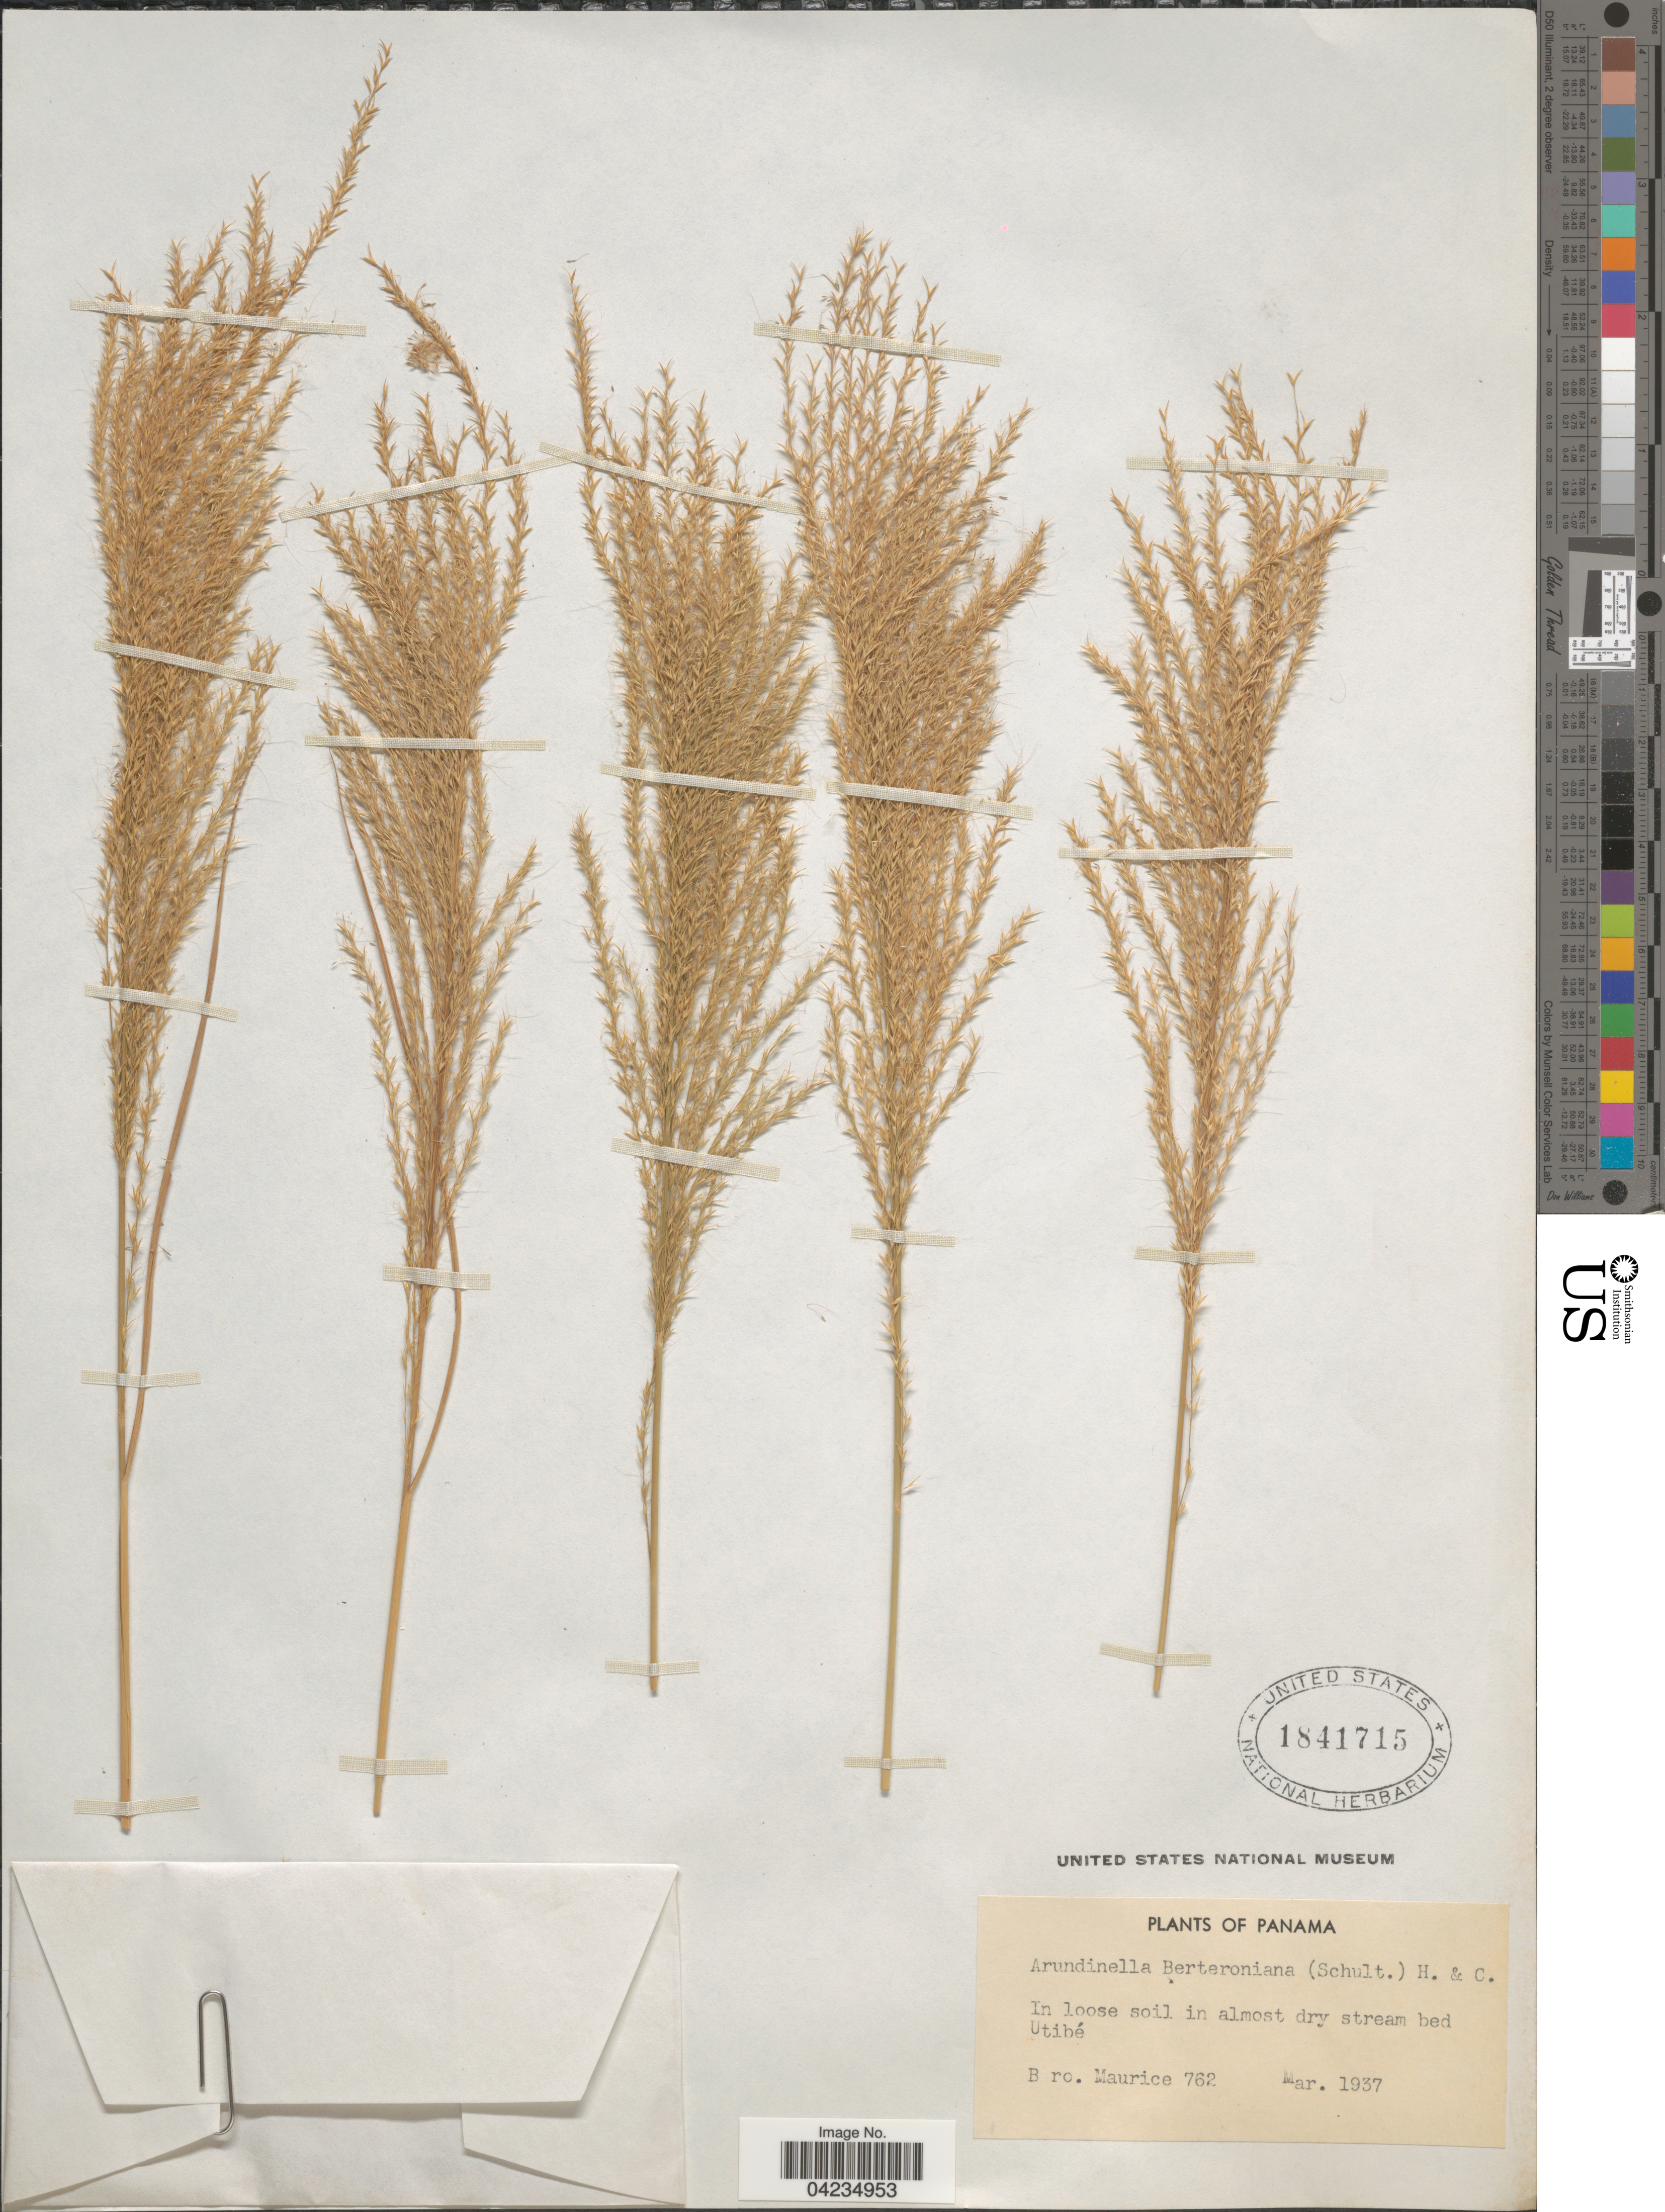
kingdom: Plantae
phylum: Tracheophyta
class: Liliopsida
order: Poales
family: Poaceae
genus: Arundinella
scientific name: Arundinella berteroniana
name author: (Schult.) Hitchc. & Chase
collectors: B. Maurice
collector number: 762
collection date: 1937-03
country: Panama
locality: Utibé.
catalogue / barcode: US 1841715